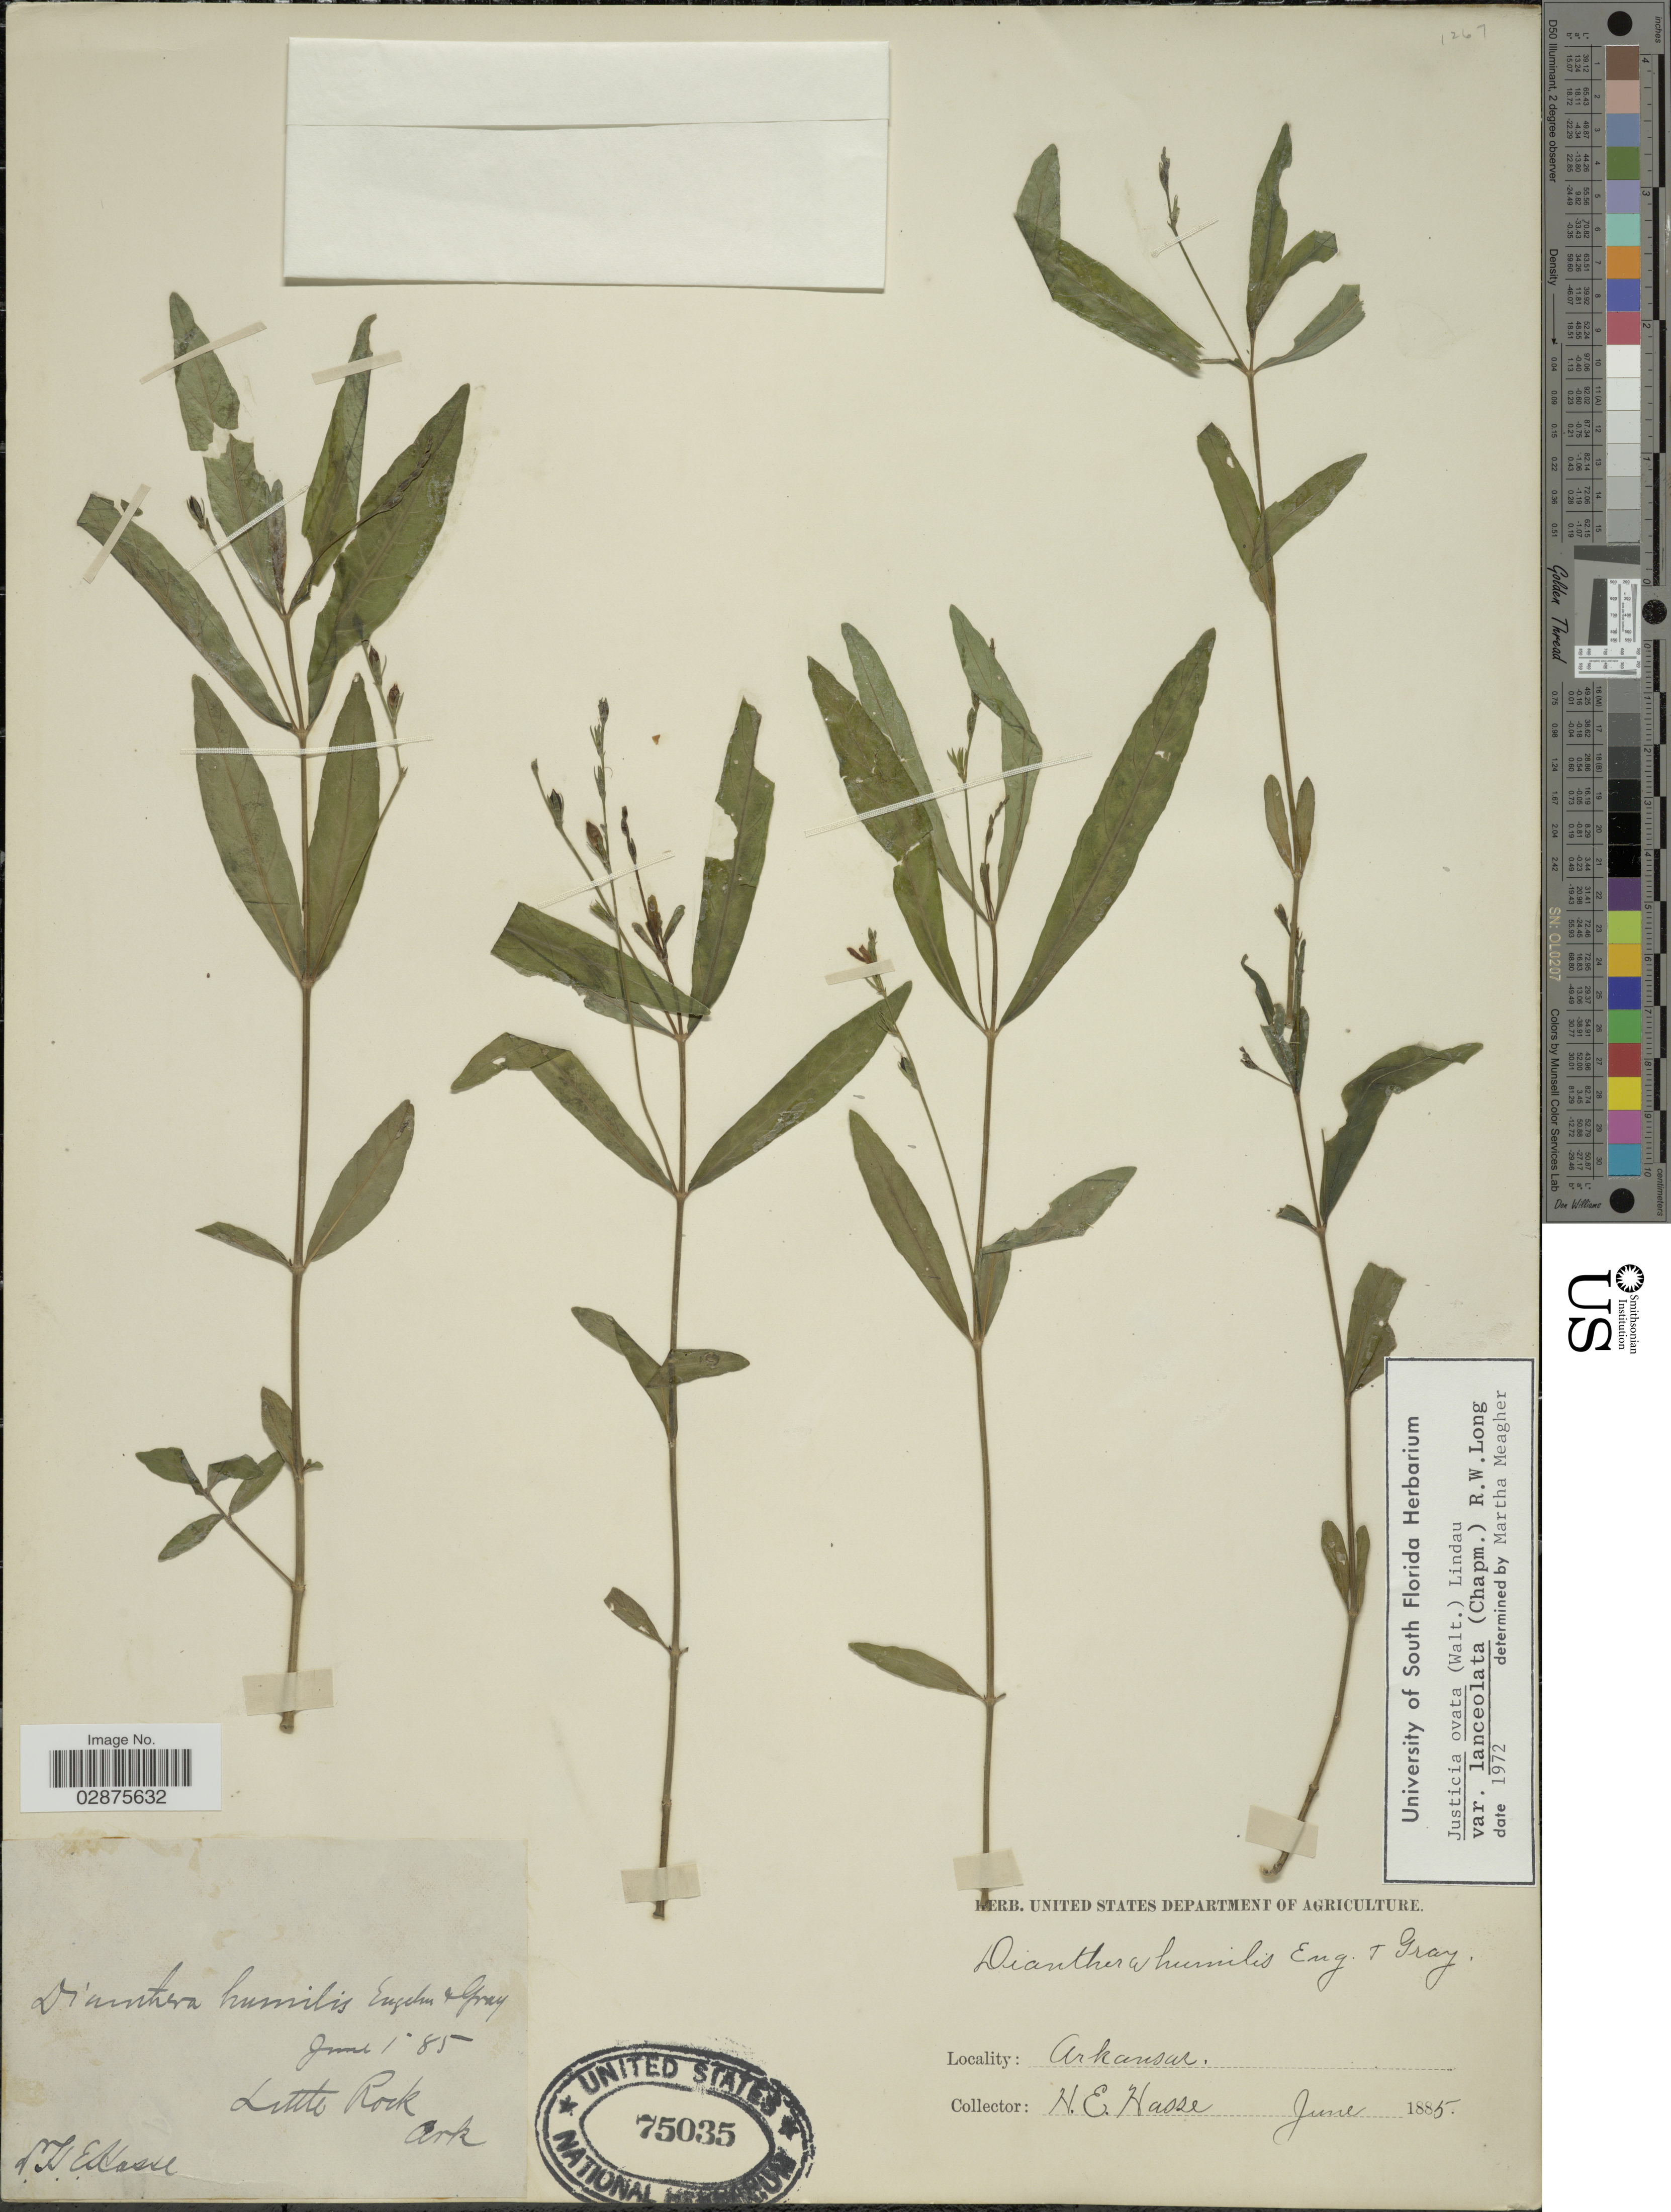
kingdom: Plantae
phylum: Tracheophyta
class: Magnoliopsida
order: Lamiales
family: Acanthaceae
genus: Justicia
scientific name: Justicia lanceolata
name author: (Chapm.) Small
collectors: H. E. Hasse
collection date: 1885-06-01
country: United States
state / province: Arkansas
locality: Little Rock Ark.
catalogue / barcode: US 75035